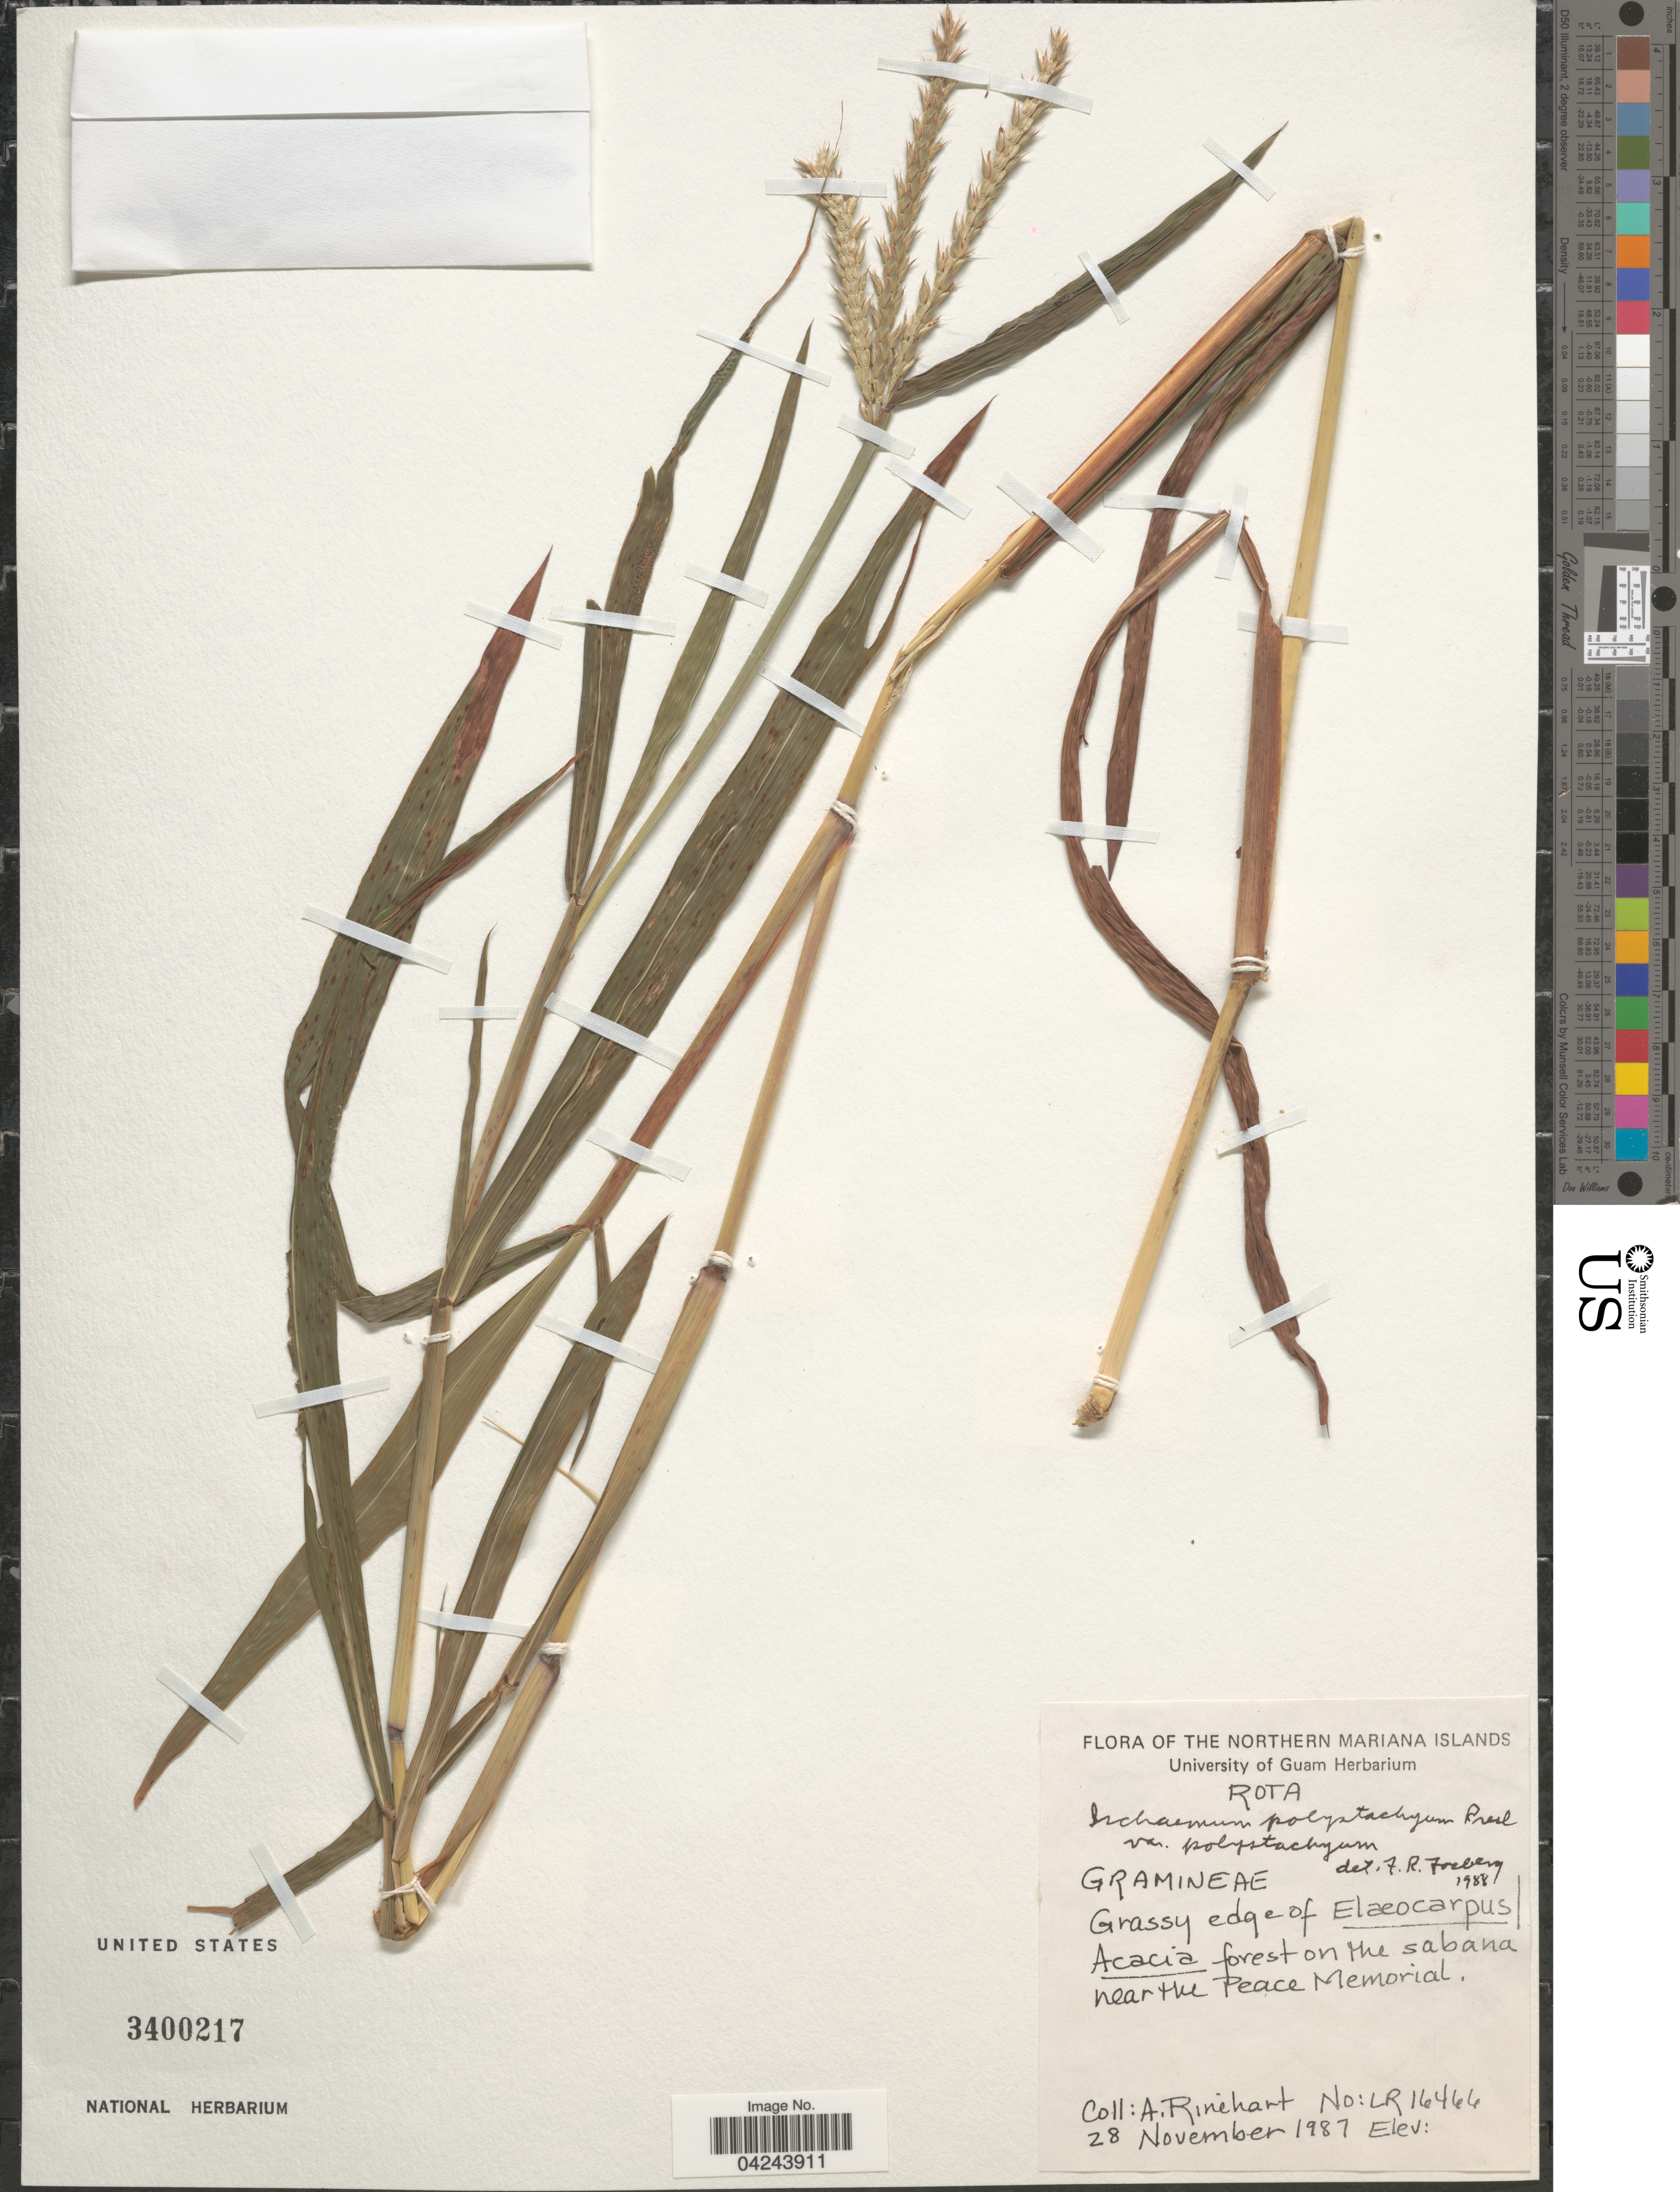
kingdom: Plantae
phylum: Tracheophyta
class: Liliopsida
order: Poales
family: Poaceae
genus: Ischaemum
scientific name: Ischaemum polystachyum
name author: J. Presl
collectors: A. Rinehart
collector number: LR16466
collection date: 1987-11-28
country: Northern Mariana Islands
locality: Rota. Grassy edge of Elaeocarpus/Acacia forest on the sabana near the Peace Memorial.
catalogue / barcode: US 3400217